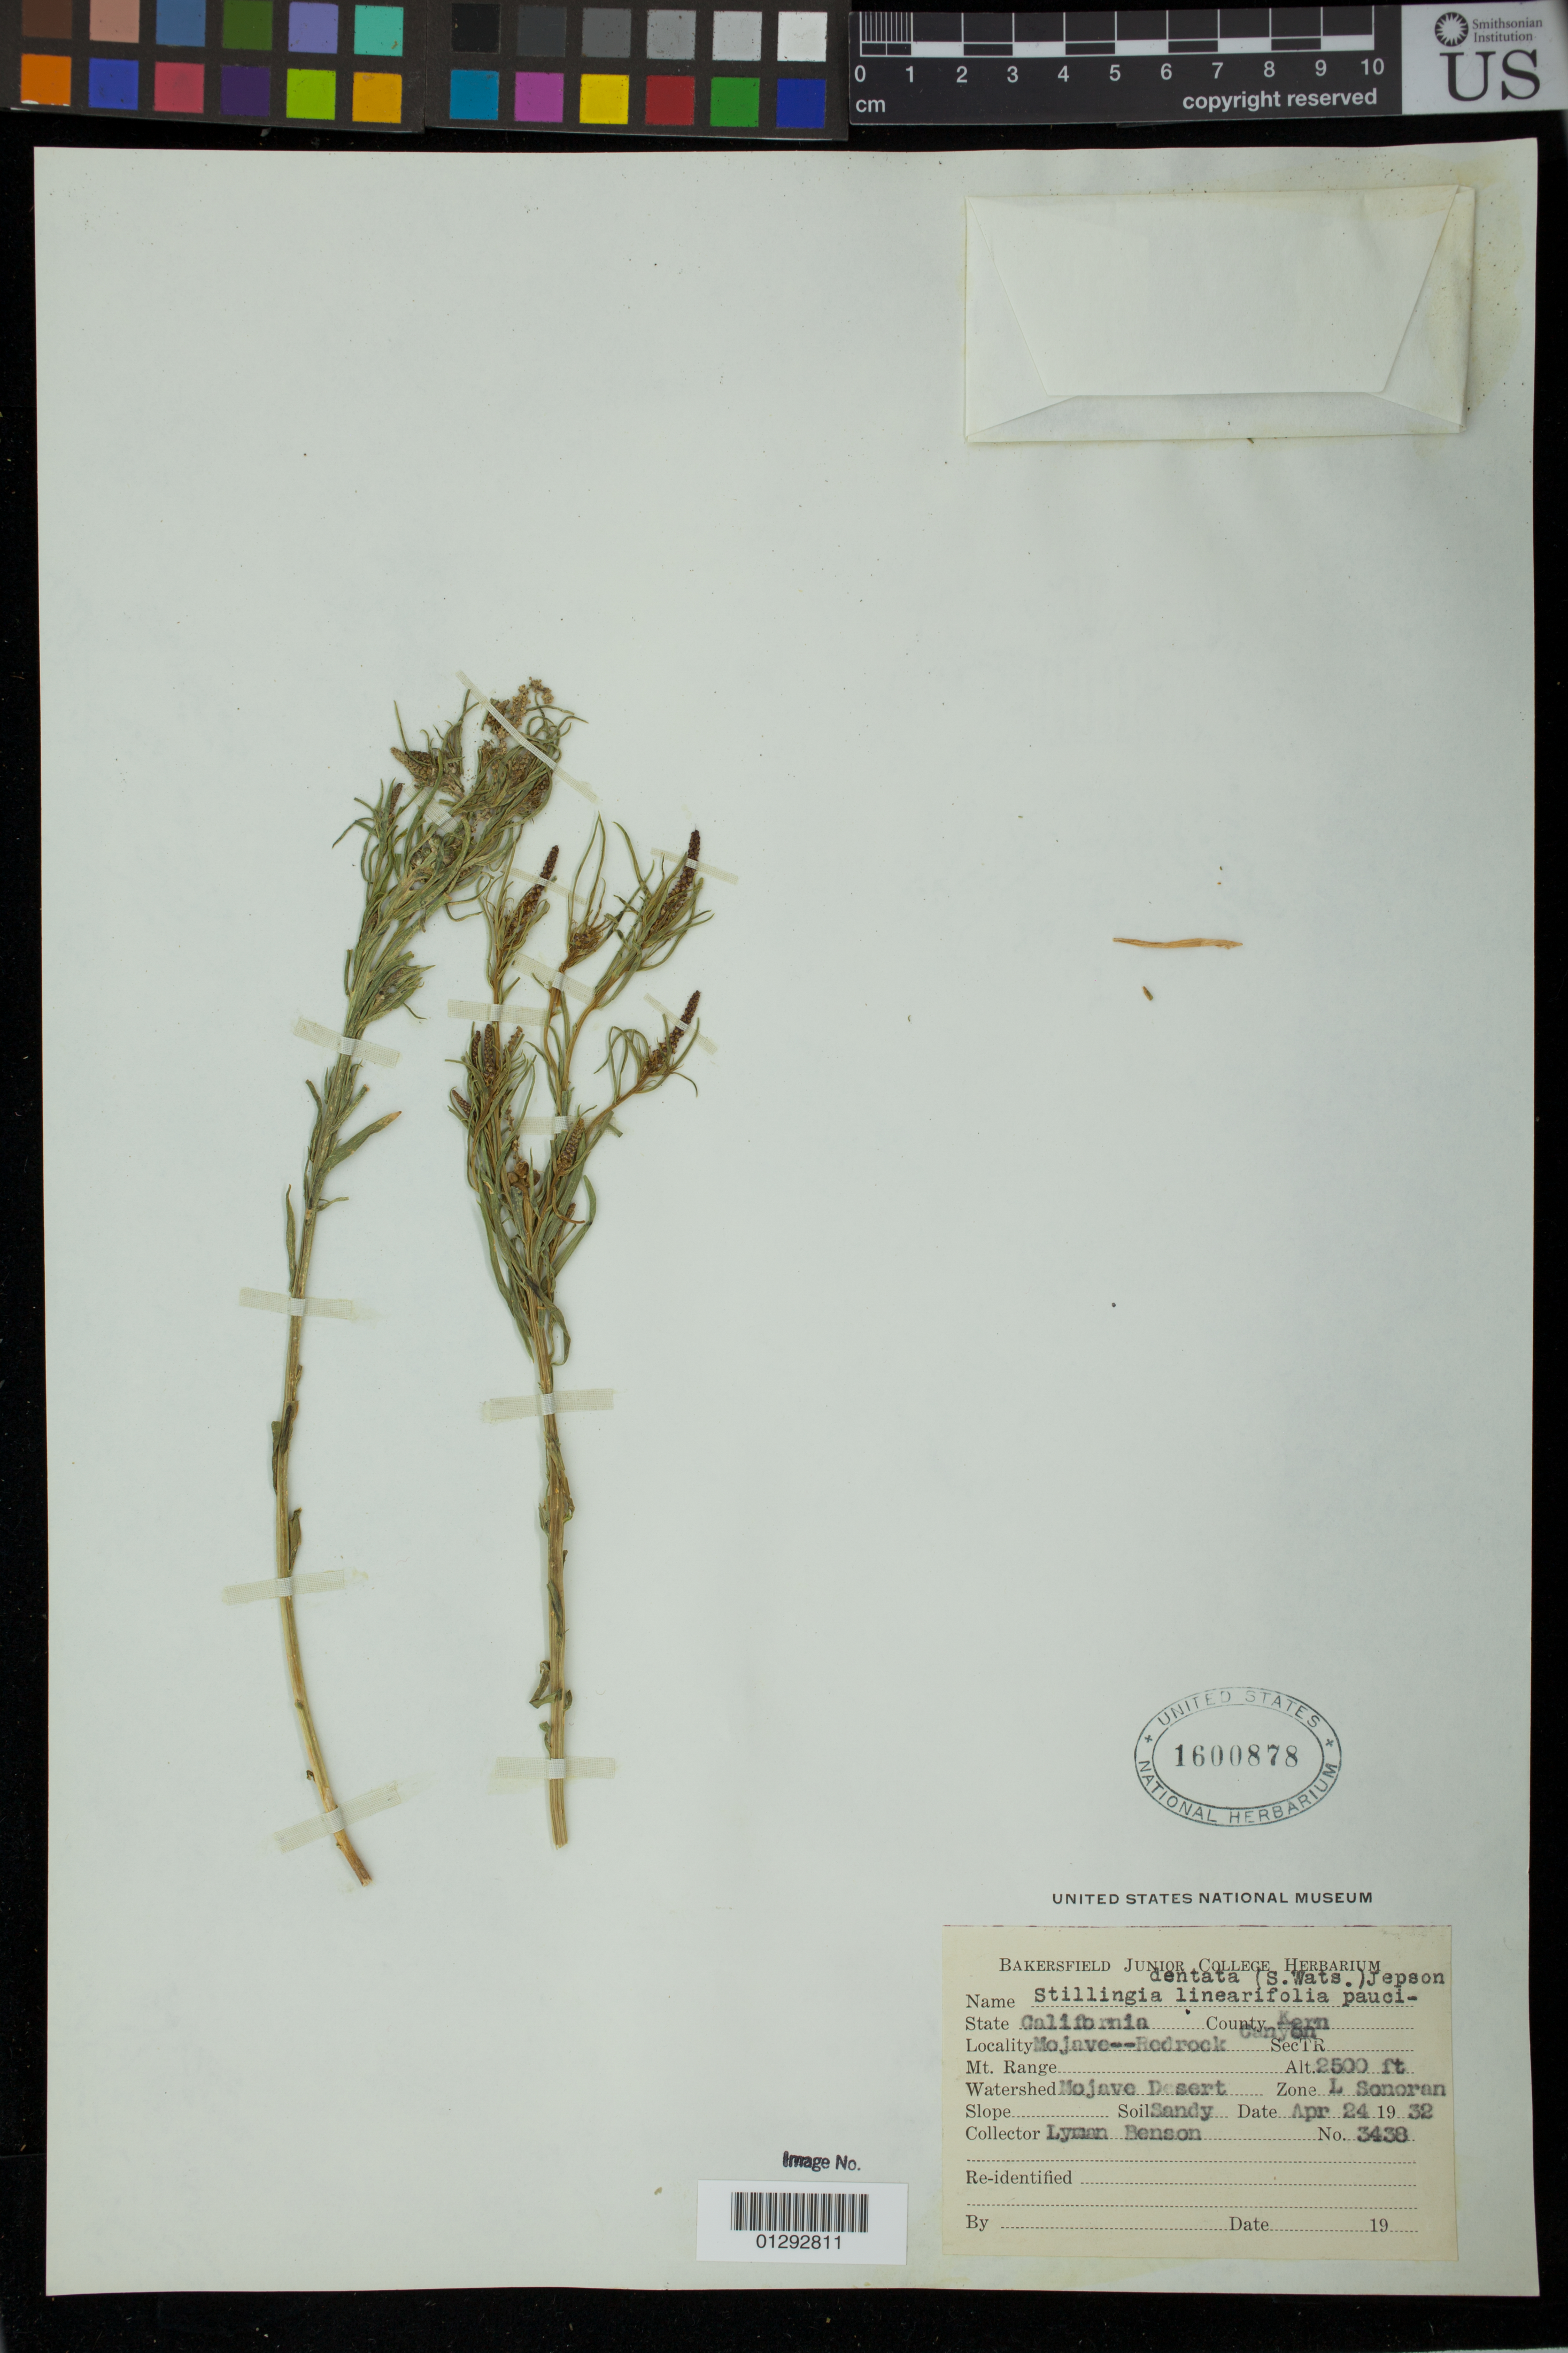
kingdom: Plantae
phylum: Tracheophyta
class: Magnoliopsida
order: Malpighiales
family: Euphorbiaceae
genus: Stillingia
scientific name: Stillingia linearifolia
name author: S. Watson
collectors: L. D. Benson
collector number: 3438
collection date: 1932-04-24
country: United States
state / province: California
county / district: Kern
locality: Kern County. Mojave Desert. Mojave--Redrock Canyon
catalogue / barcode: US 1600878